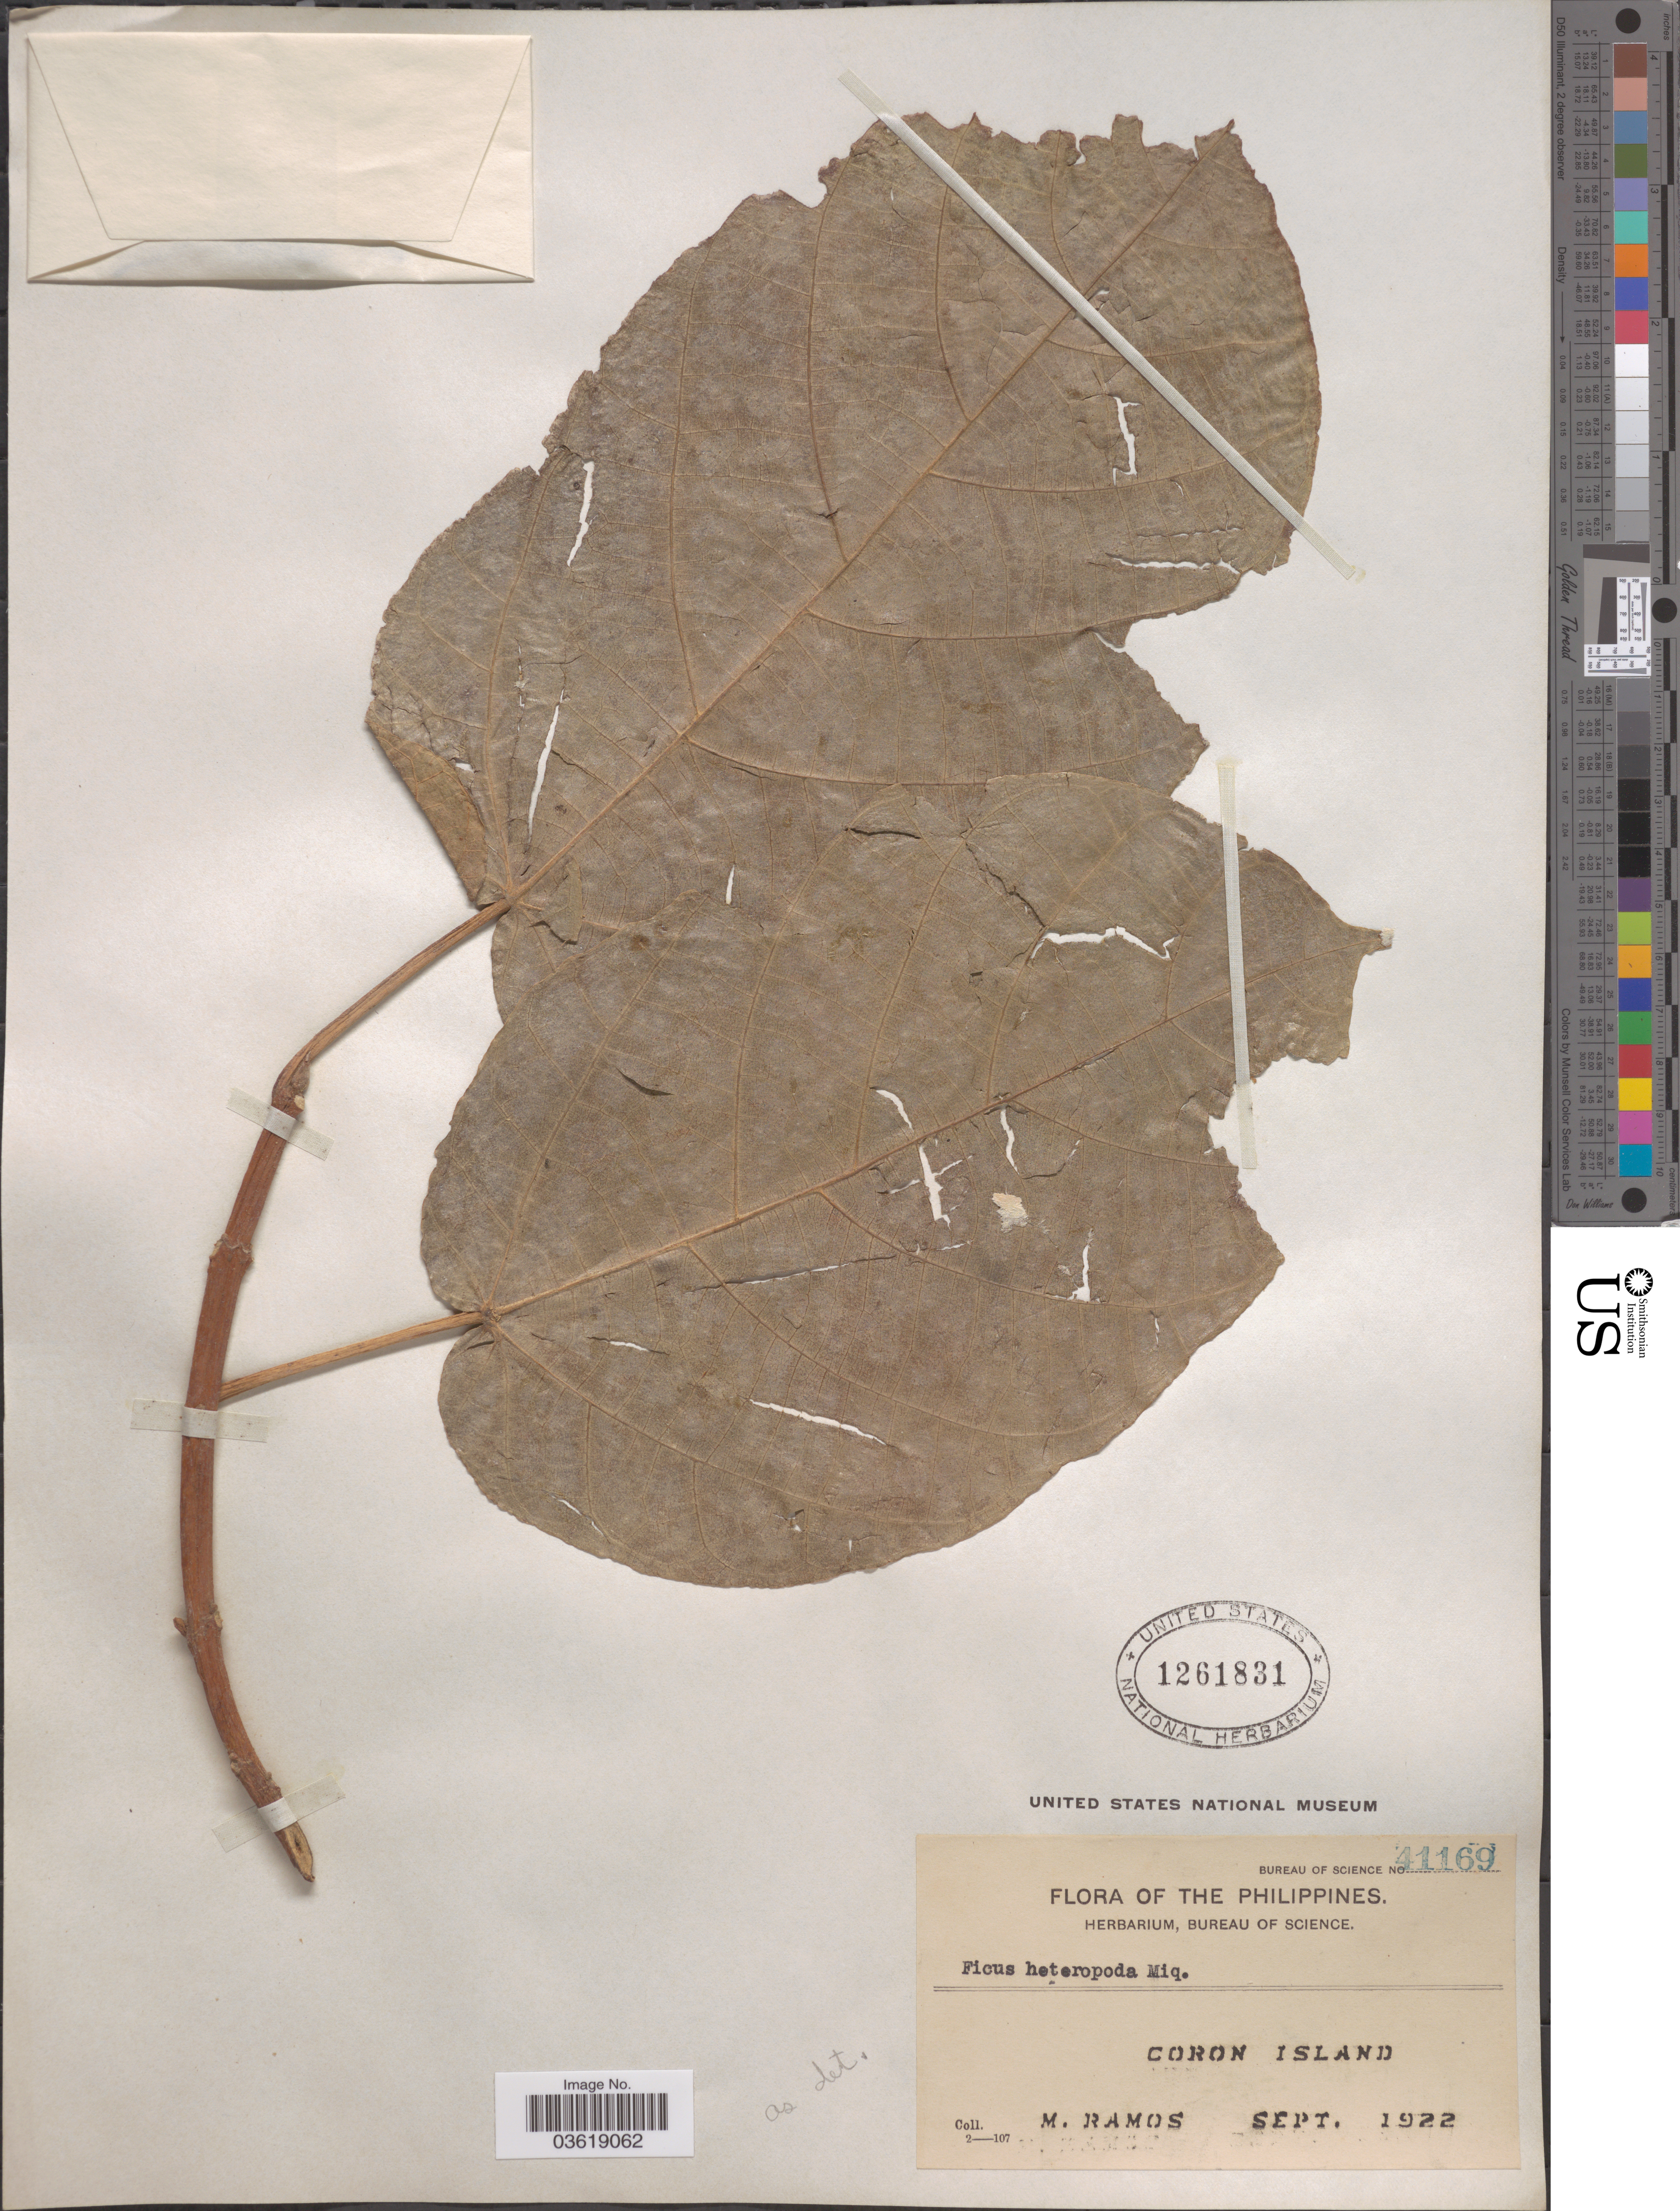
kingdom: Plantae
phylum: Tracheophyta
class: Magnoliopsida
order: Rosales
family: Moraceae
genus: Ficus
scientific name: Ficus heteropoda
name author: Miq.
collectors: M. Ramos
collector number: Bureau of Science 41169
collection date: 1922-09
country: Philippines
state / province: Mimaropa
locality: Coron Island.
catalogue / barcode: US 1261831